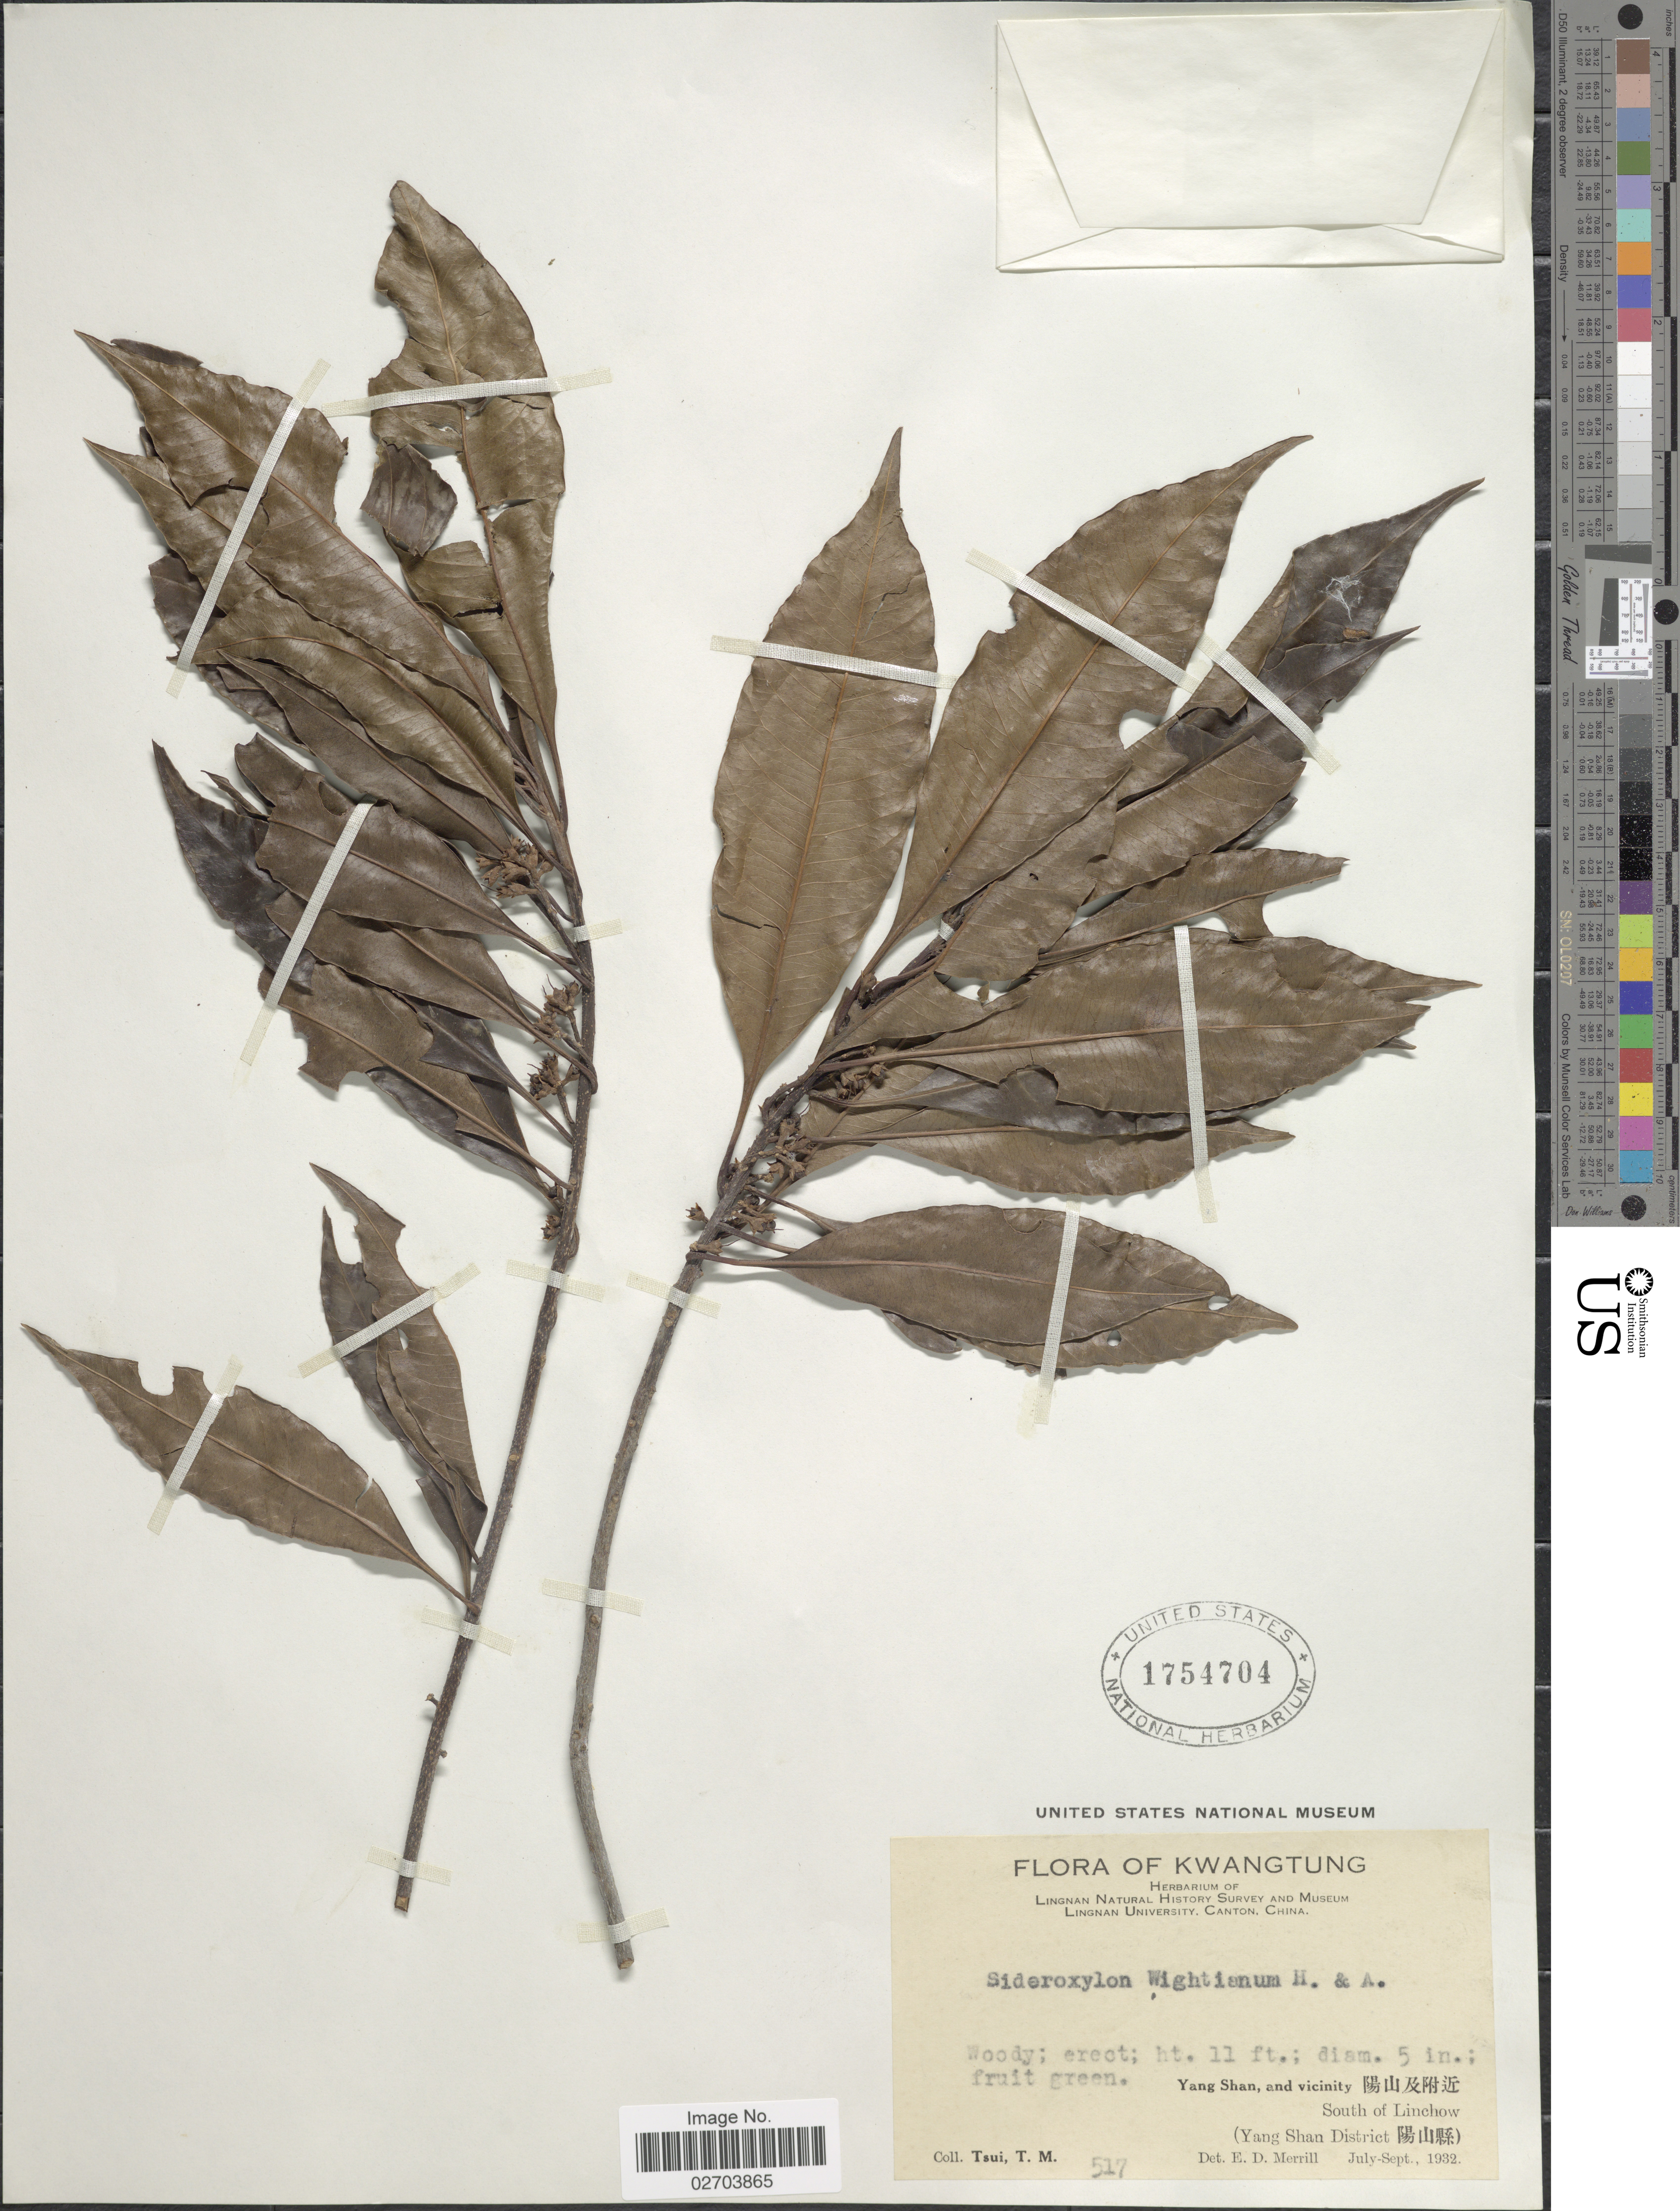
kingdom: Plantae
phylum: Tracheophyta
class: Magnoliopsida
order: Ericales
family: Sapotaceae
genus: Sideroxylon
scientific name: Sideroxylon wightianum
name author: Hook. & Arn.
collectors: T. Tsui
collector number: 517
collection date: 1932-07/1932-09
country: China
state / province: Guangdong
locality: Kwangtung. Yang Shan, and vicinity. South of Linchow. (Yang Shan District)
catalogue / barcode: US 1754704